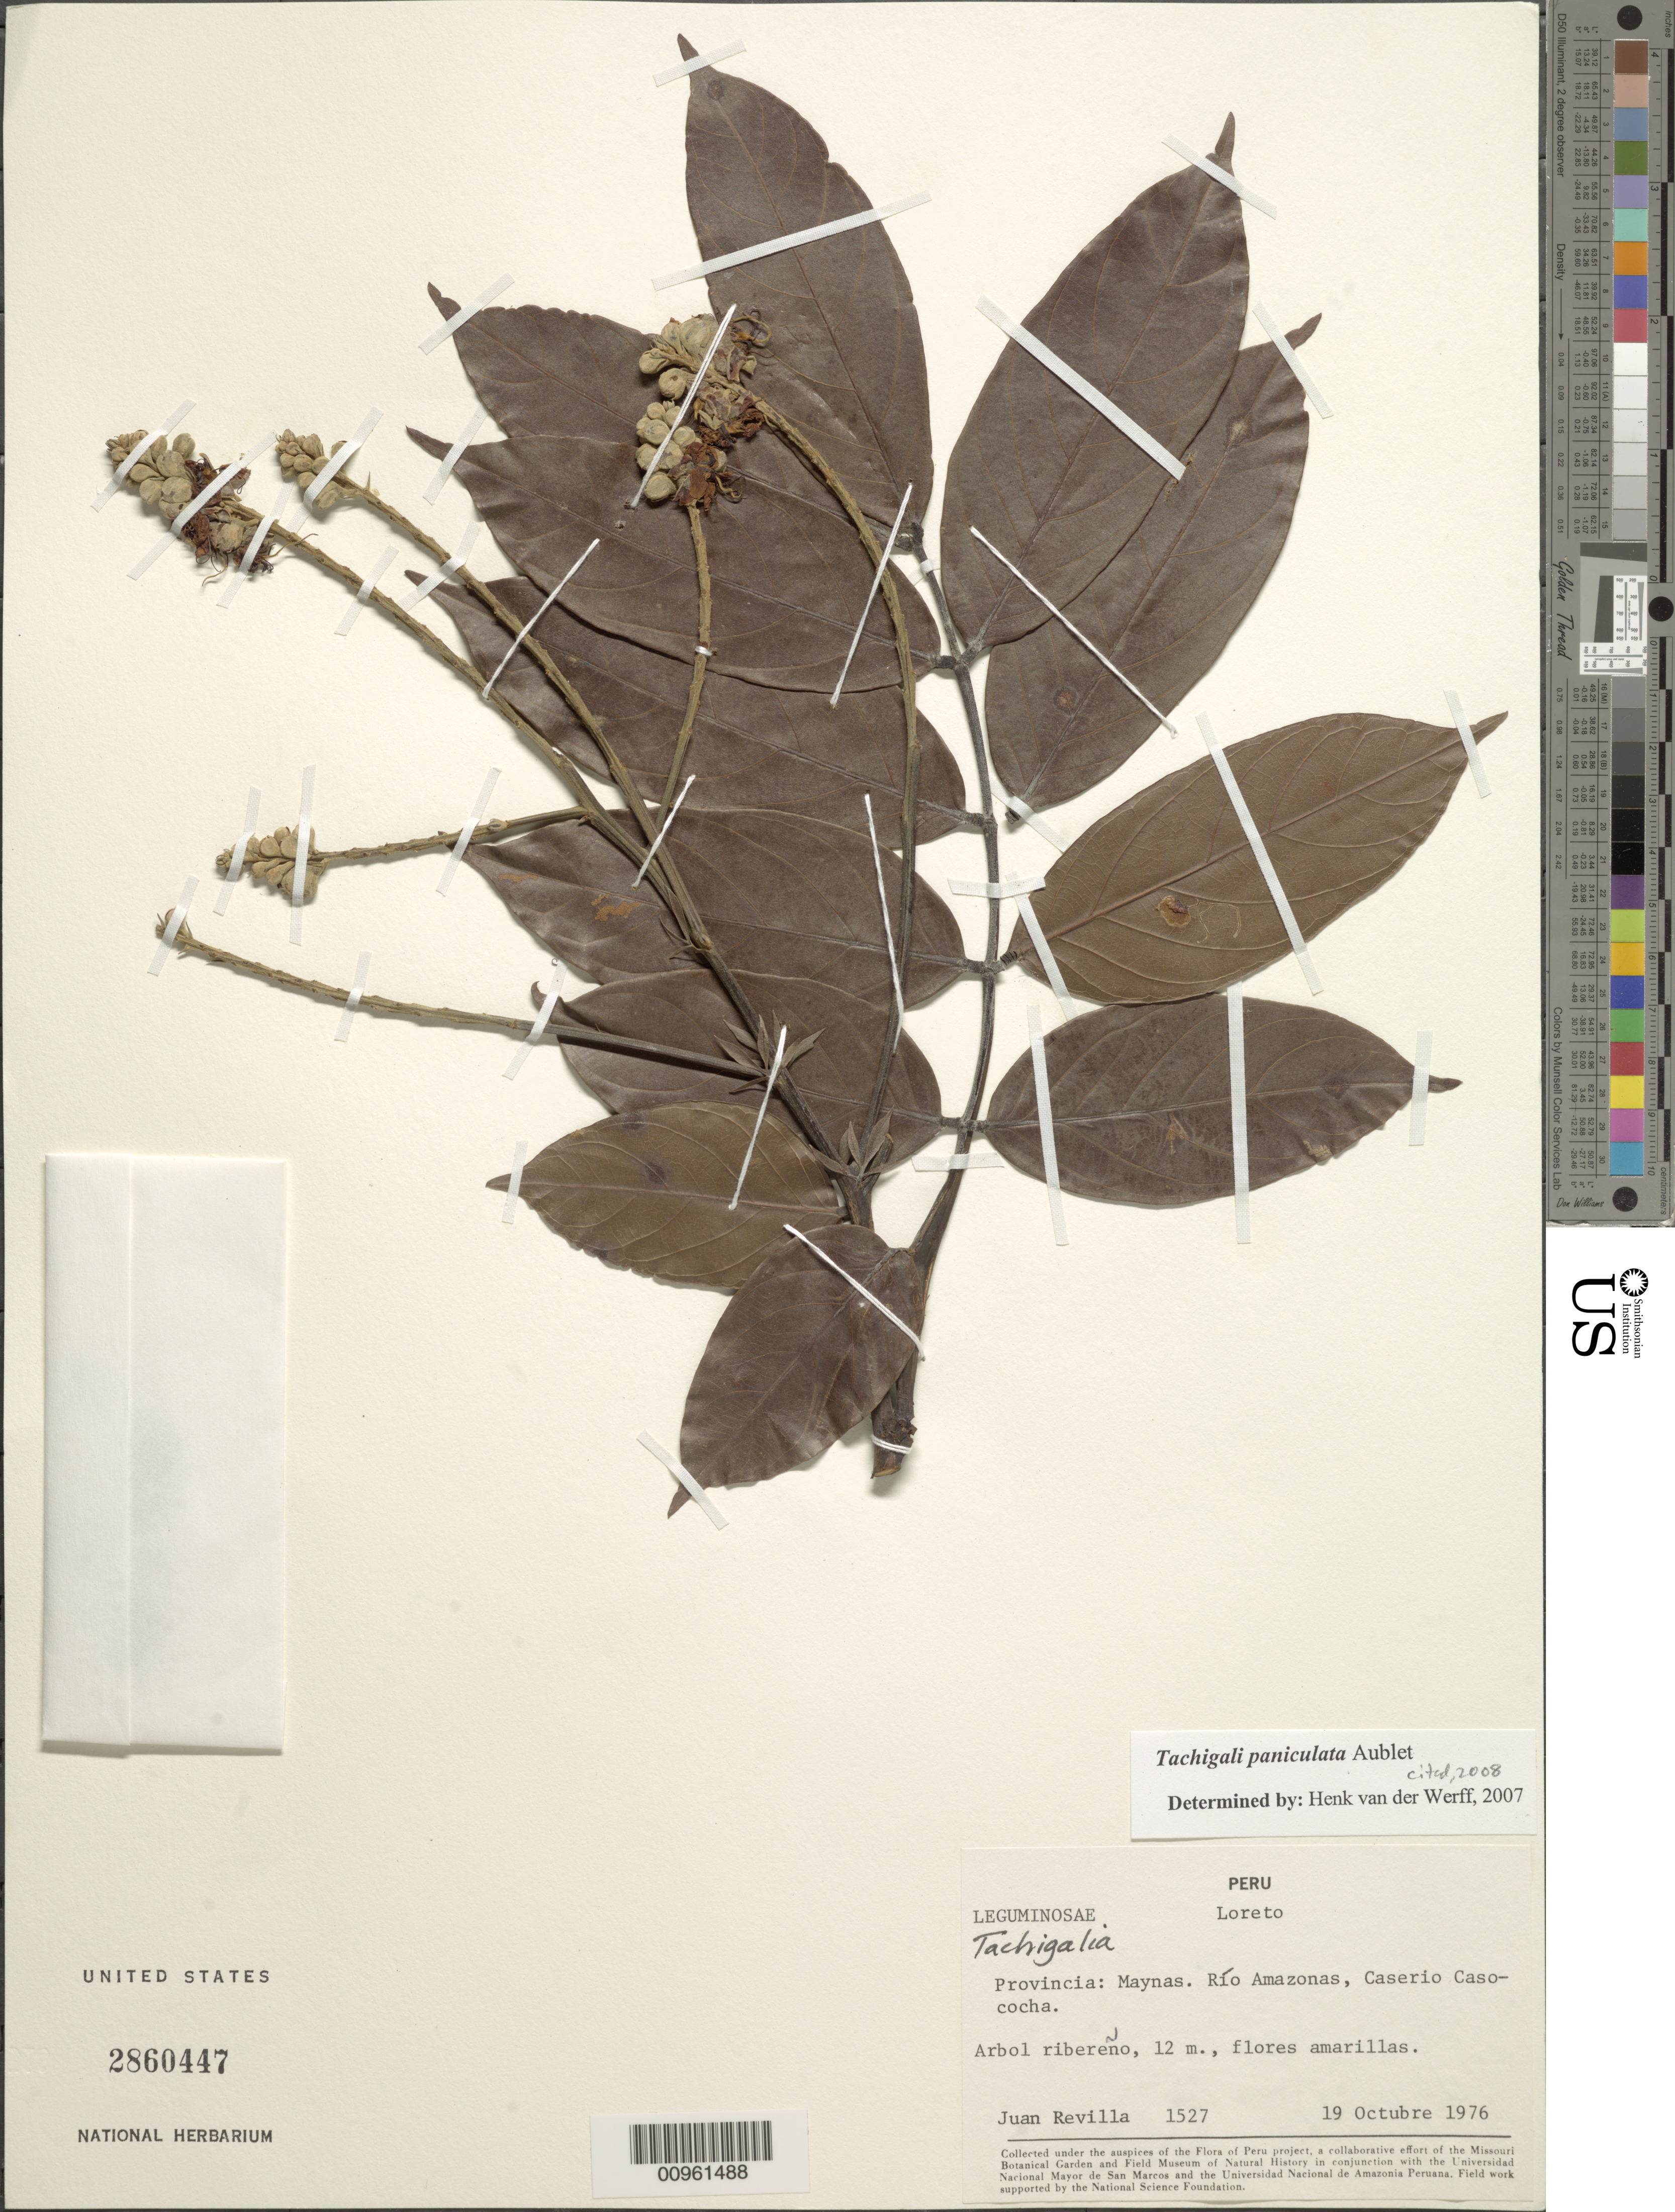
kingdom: Plantae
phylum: Tracheophyta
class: Magnoliopsida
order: Fabales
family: Fabaceae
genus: Tachigali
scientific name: Tachigali paniculata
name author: Aubl.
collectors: J. Revilla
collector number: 1527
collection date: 1976-10-19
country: Peru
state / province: Loreto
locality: Rio Amazonas, Caserio Casococha, Maynas Provincia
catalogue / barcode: US 2860447